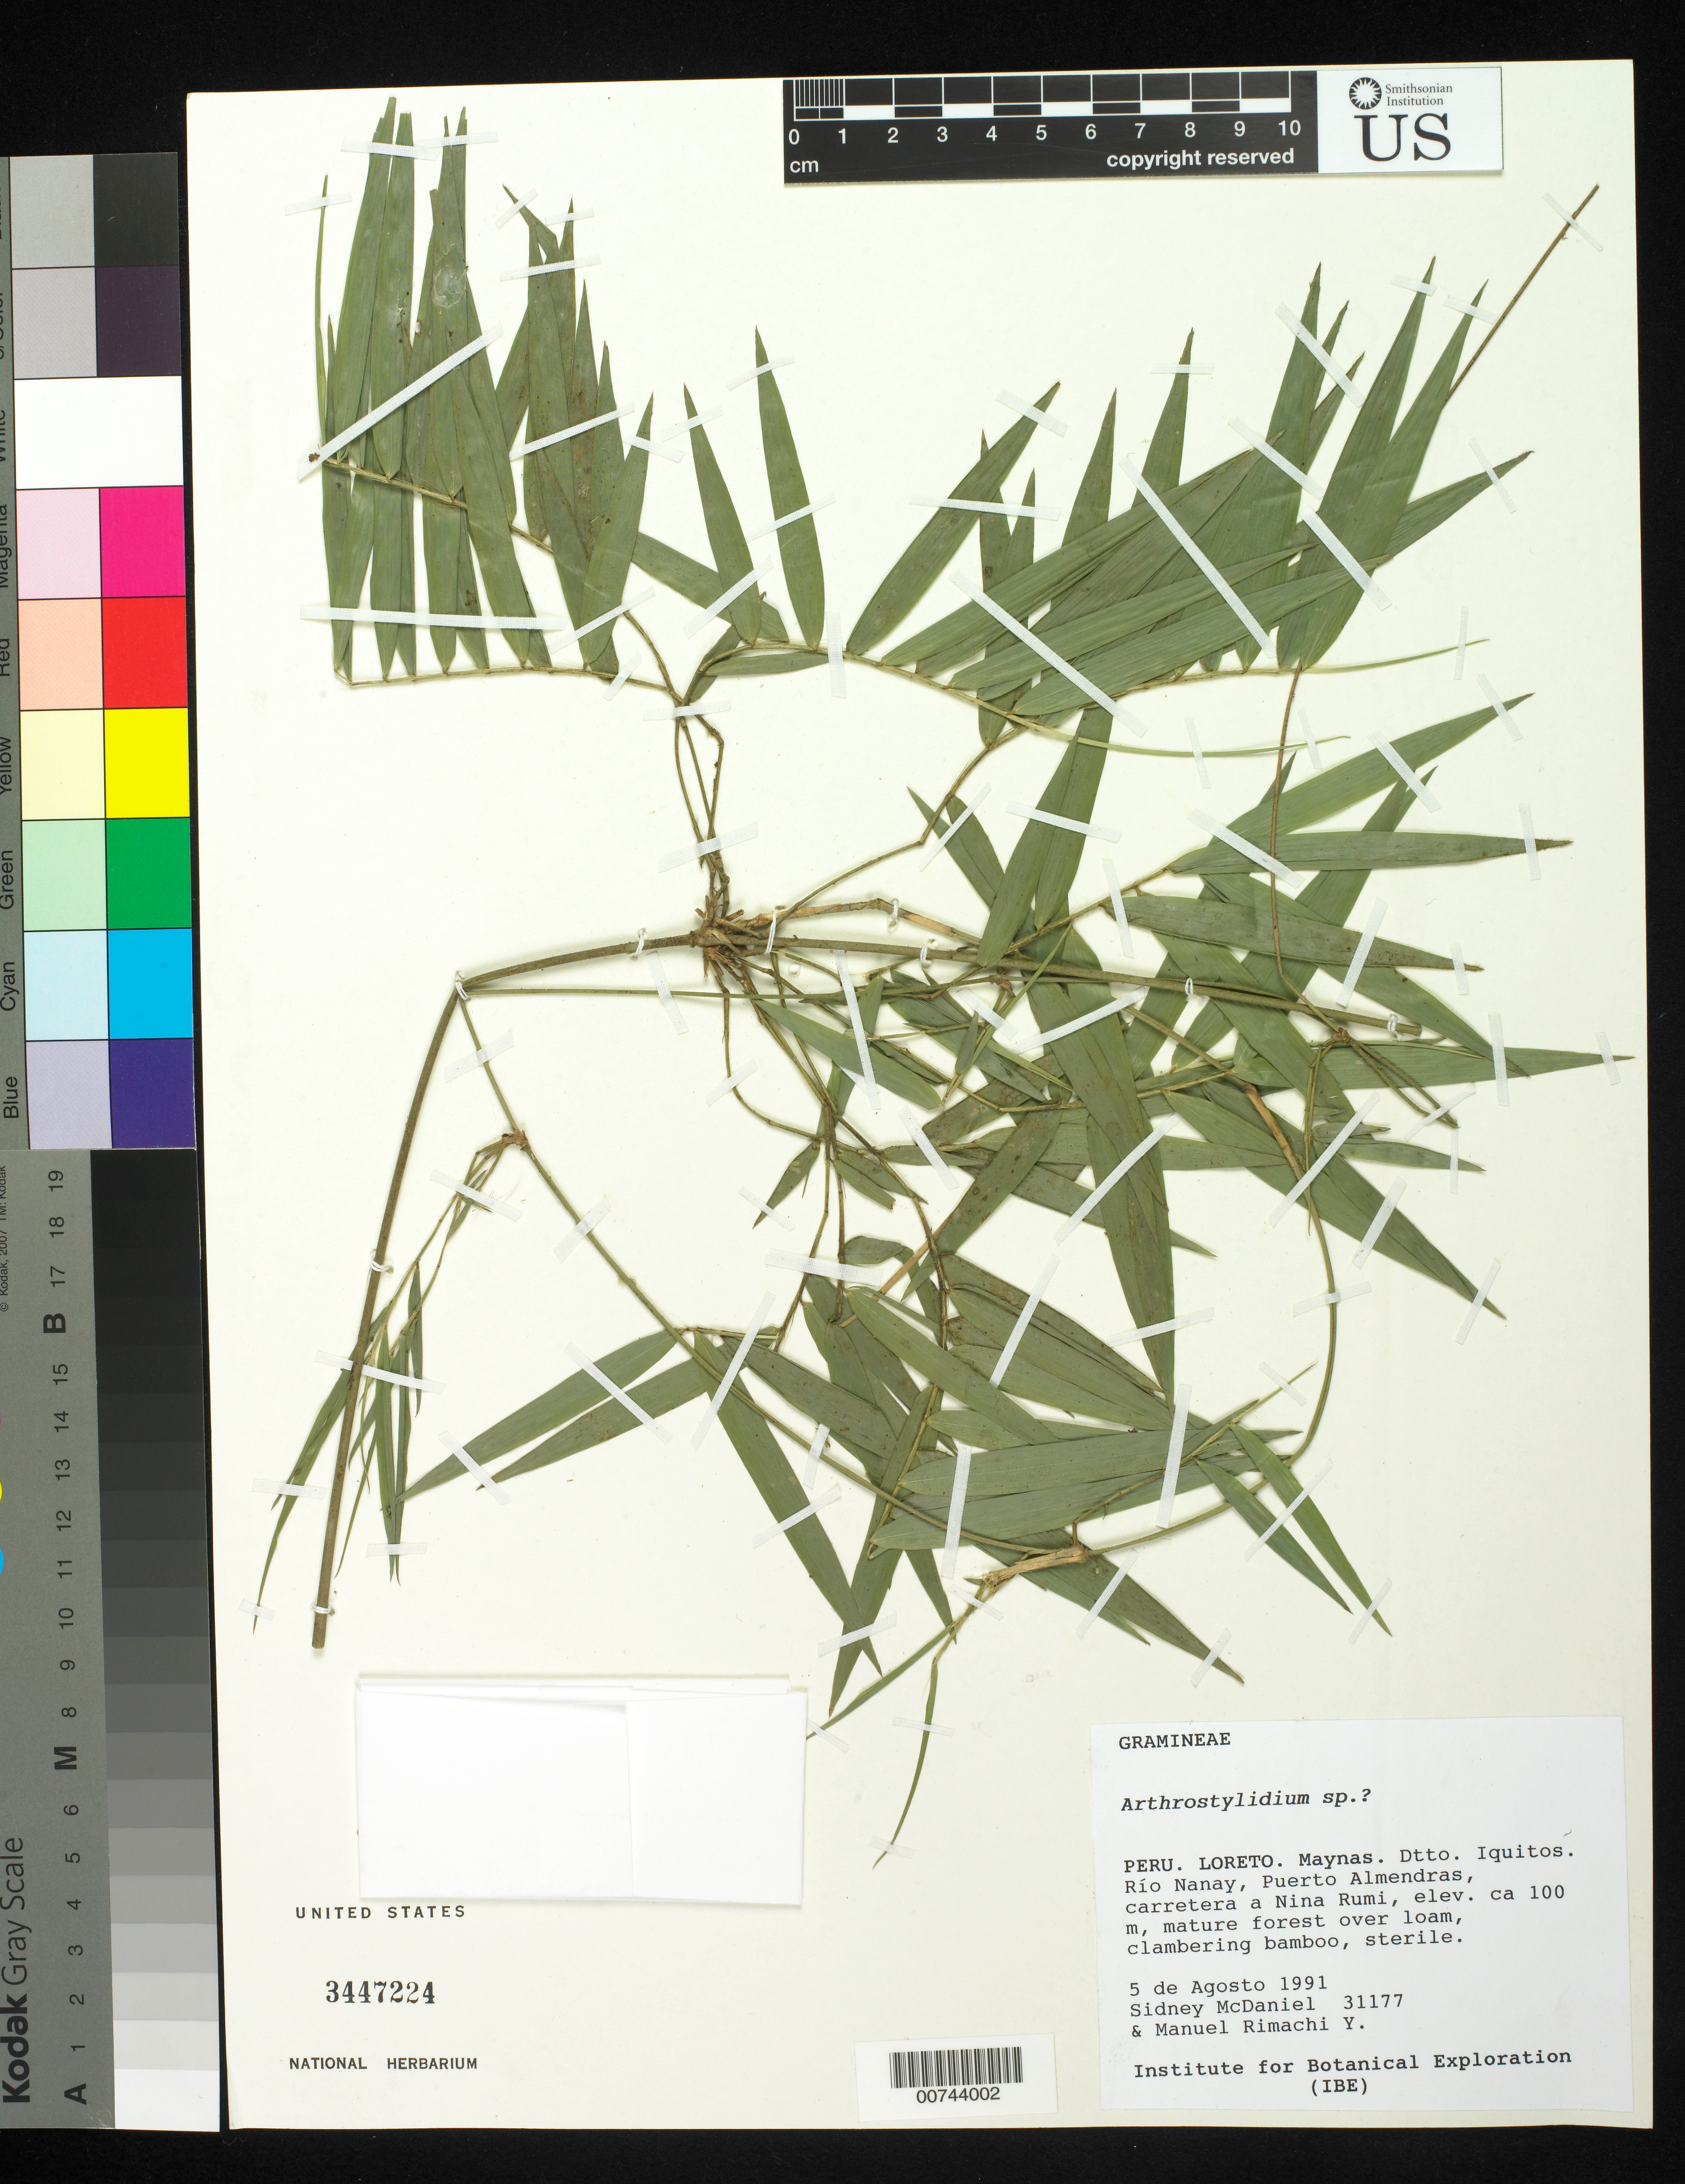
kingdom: Plantae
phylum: Tracheophyta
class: Liliopsida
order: Poales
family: Poaceae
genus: Arthrostylidium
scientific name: Arthrostylidium sp.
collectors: S. T. McDaniel & M. Rimachi Y.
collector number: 31177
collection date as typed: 05 Aug 1991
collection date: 1991-08-05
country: Peru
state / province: Loreto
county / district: Maynas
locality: Iquitos, Puerto Almendras, Río Nanay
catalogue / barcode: US 3447224